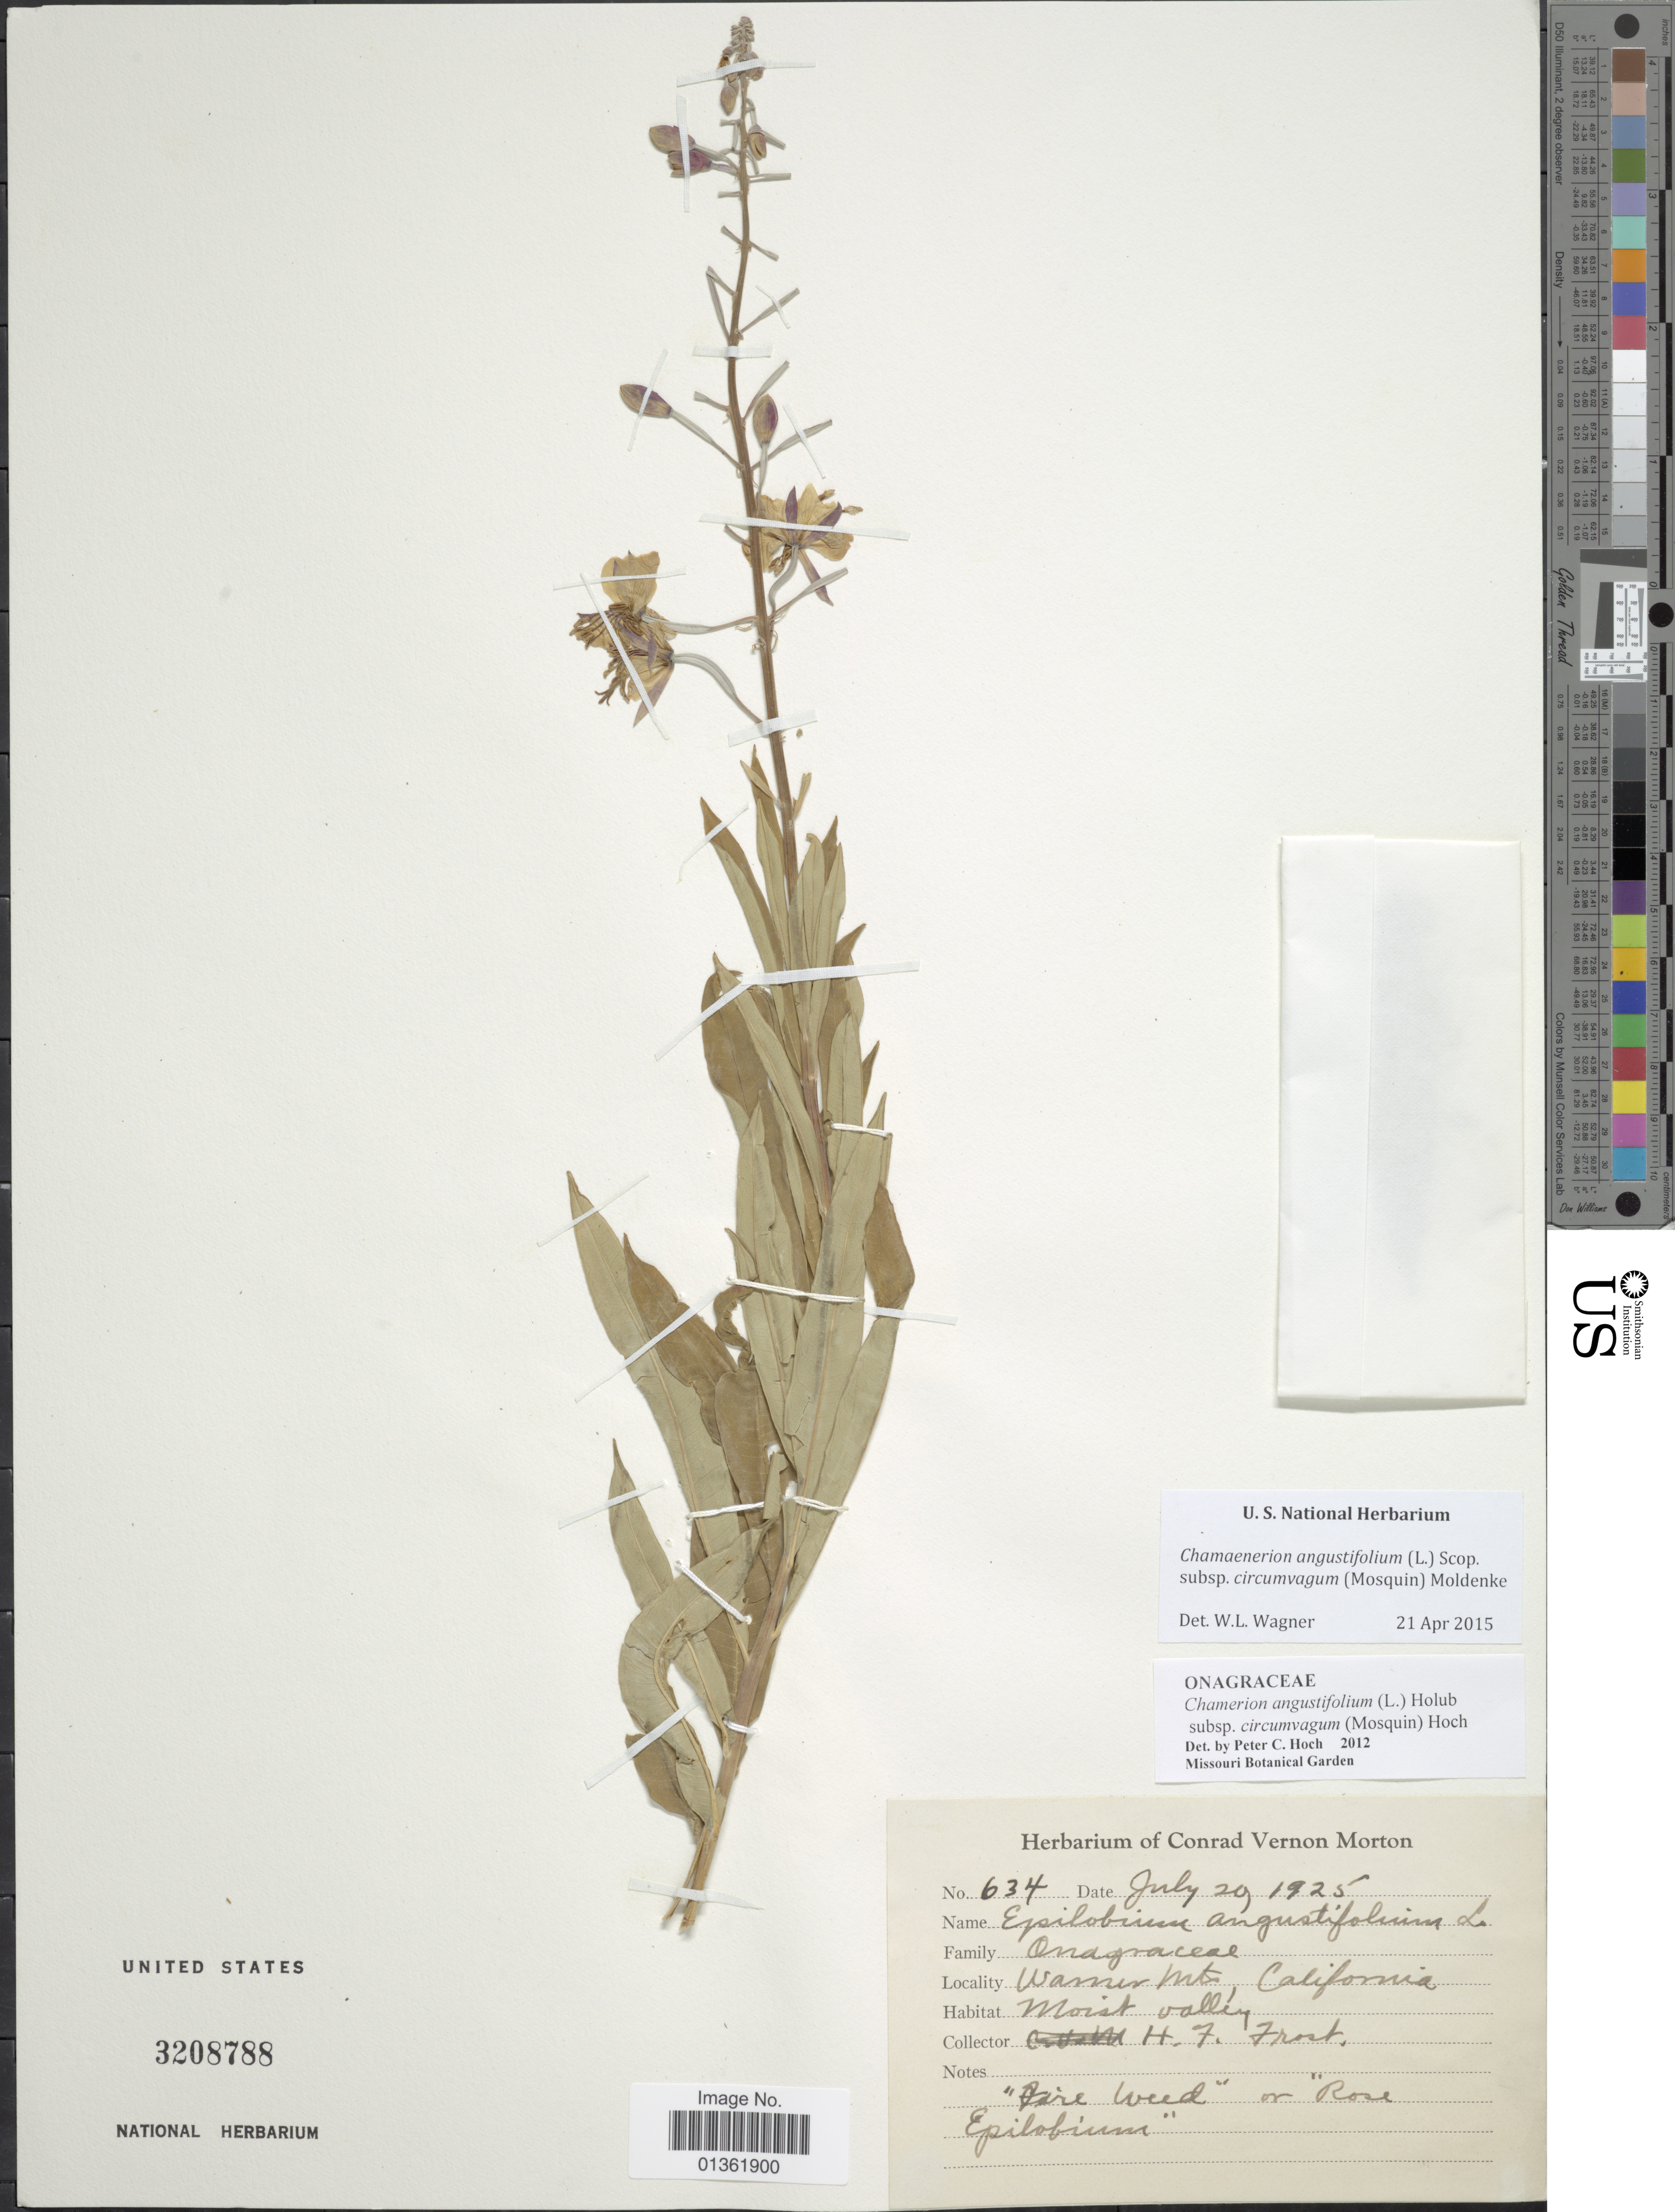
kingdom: Plantae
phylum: Tracheophyta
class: Magnoliopsida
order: Myrtales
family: Onagraceae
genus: Chamaenerion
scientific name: Chamaenerion angustifolium subsp. circumvagum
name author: (Mosquin) Moldenke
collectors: H. Frost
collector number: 634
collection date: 1925-07-29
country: United States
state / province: California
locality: Warner Mts.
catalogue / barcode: US 3208788